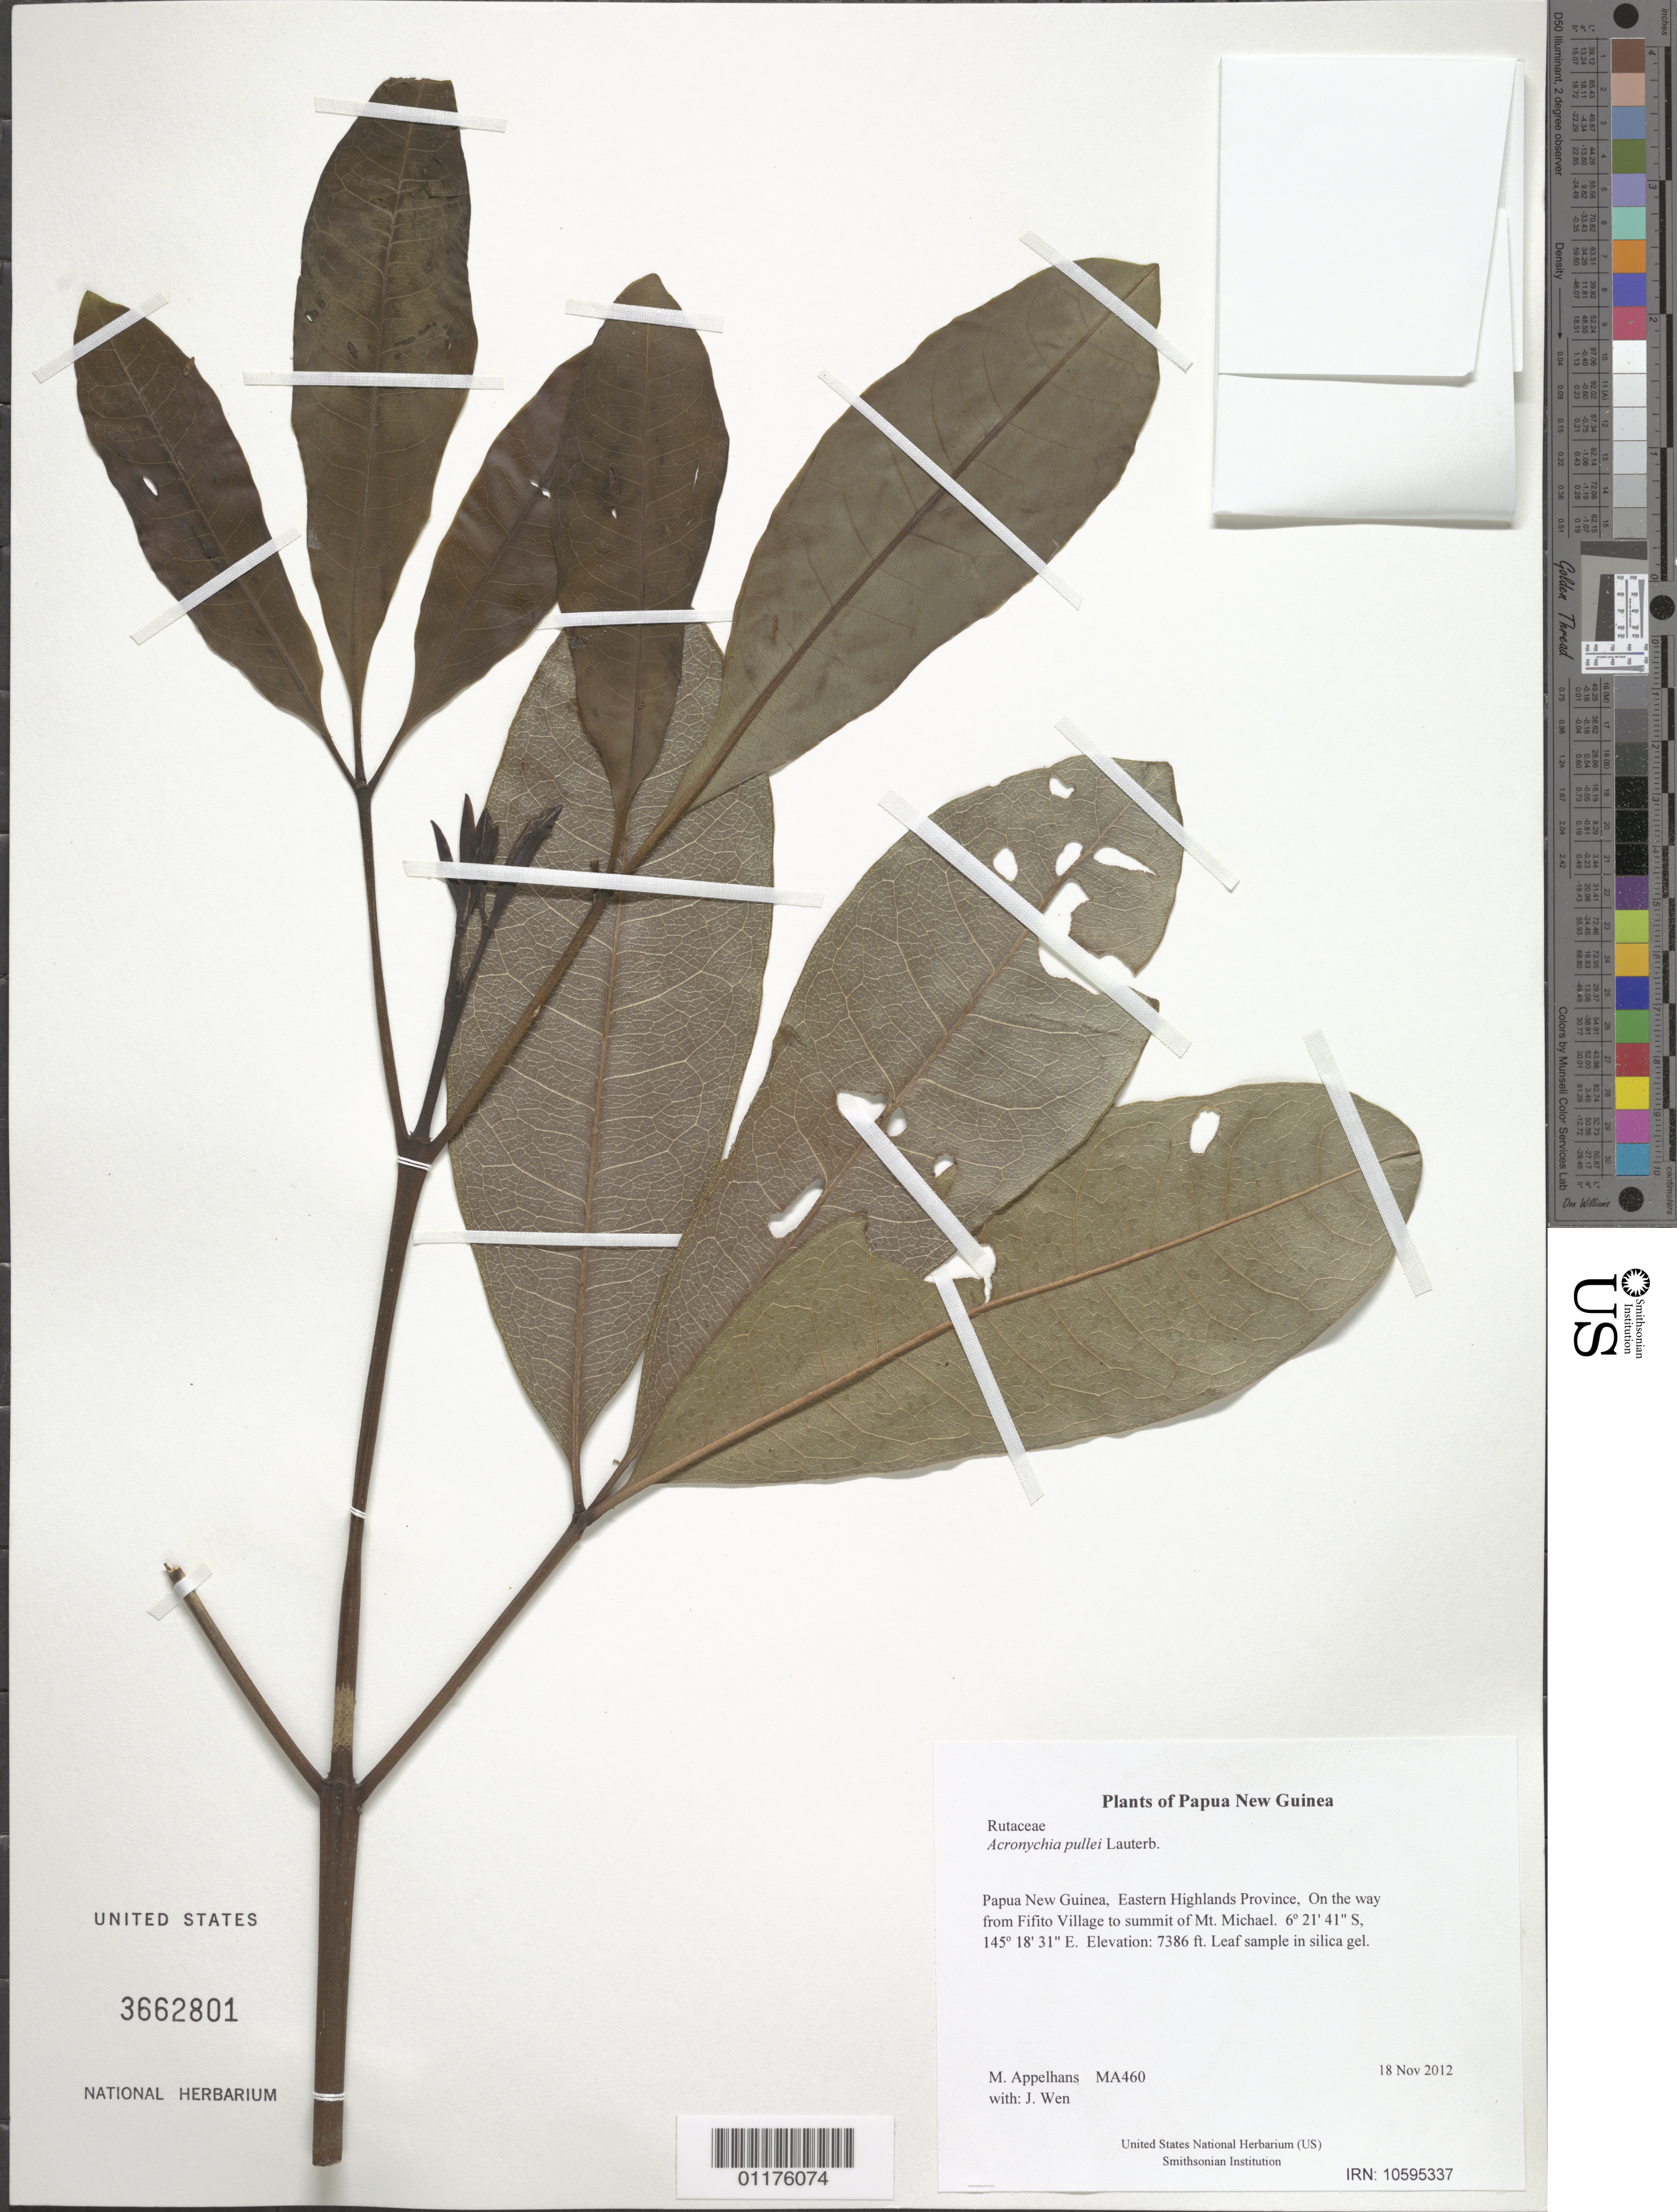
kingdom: Plantae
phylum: Tracheophyta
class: Magnoliopsida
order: Sapindales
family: Rutaceae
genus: Acronychia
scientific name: Acronychia pullei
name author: Lauterb.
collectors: J. Wen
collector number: MA460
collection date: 2012-11-18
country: Papua New Guinea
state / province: Eastern Highlands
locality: On the way from Fifito Village to summit of Mt. Michael.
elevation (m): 2251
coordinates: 06 21.687 S, 145 18.510 E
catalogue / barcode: US 3662801